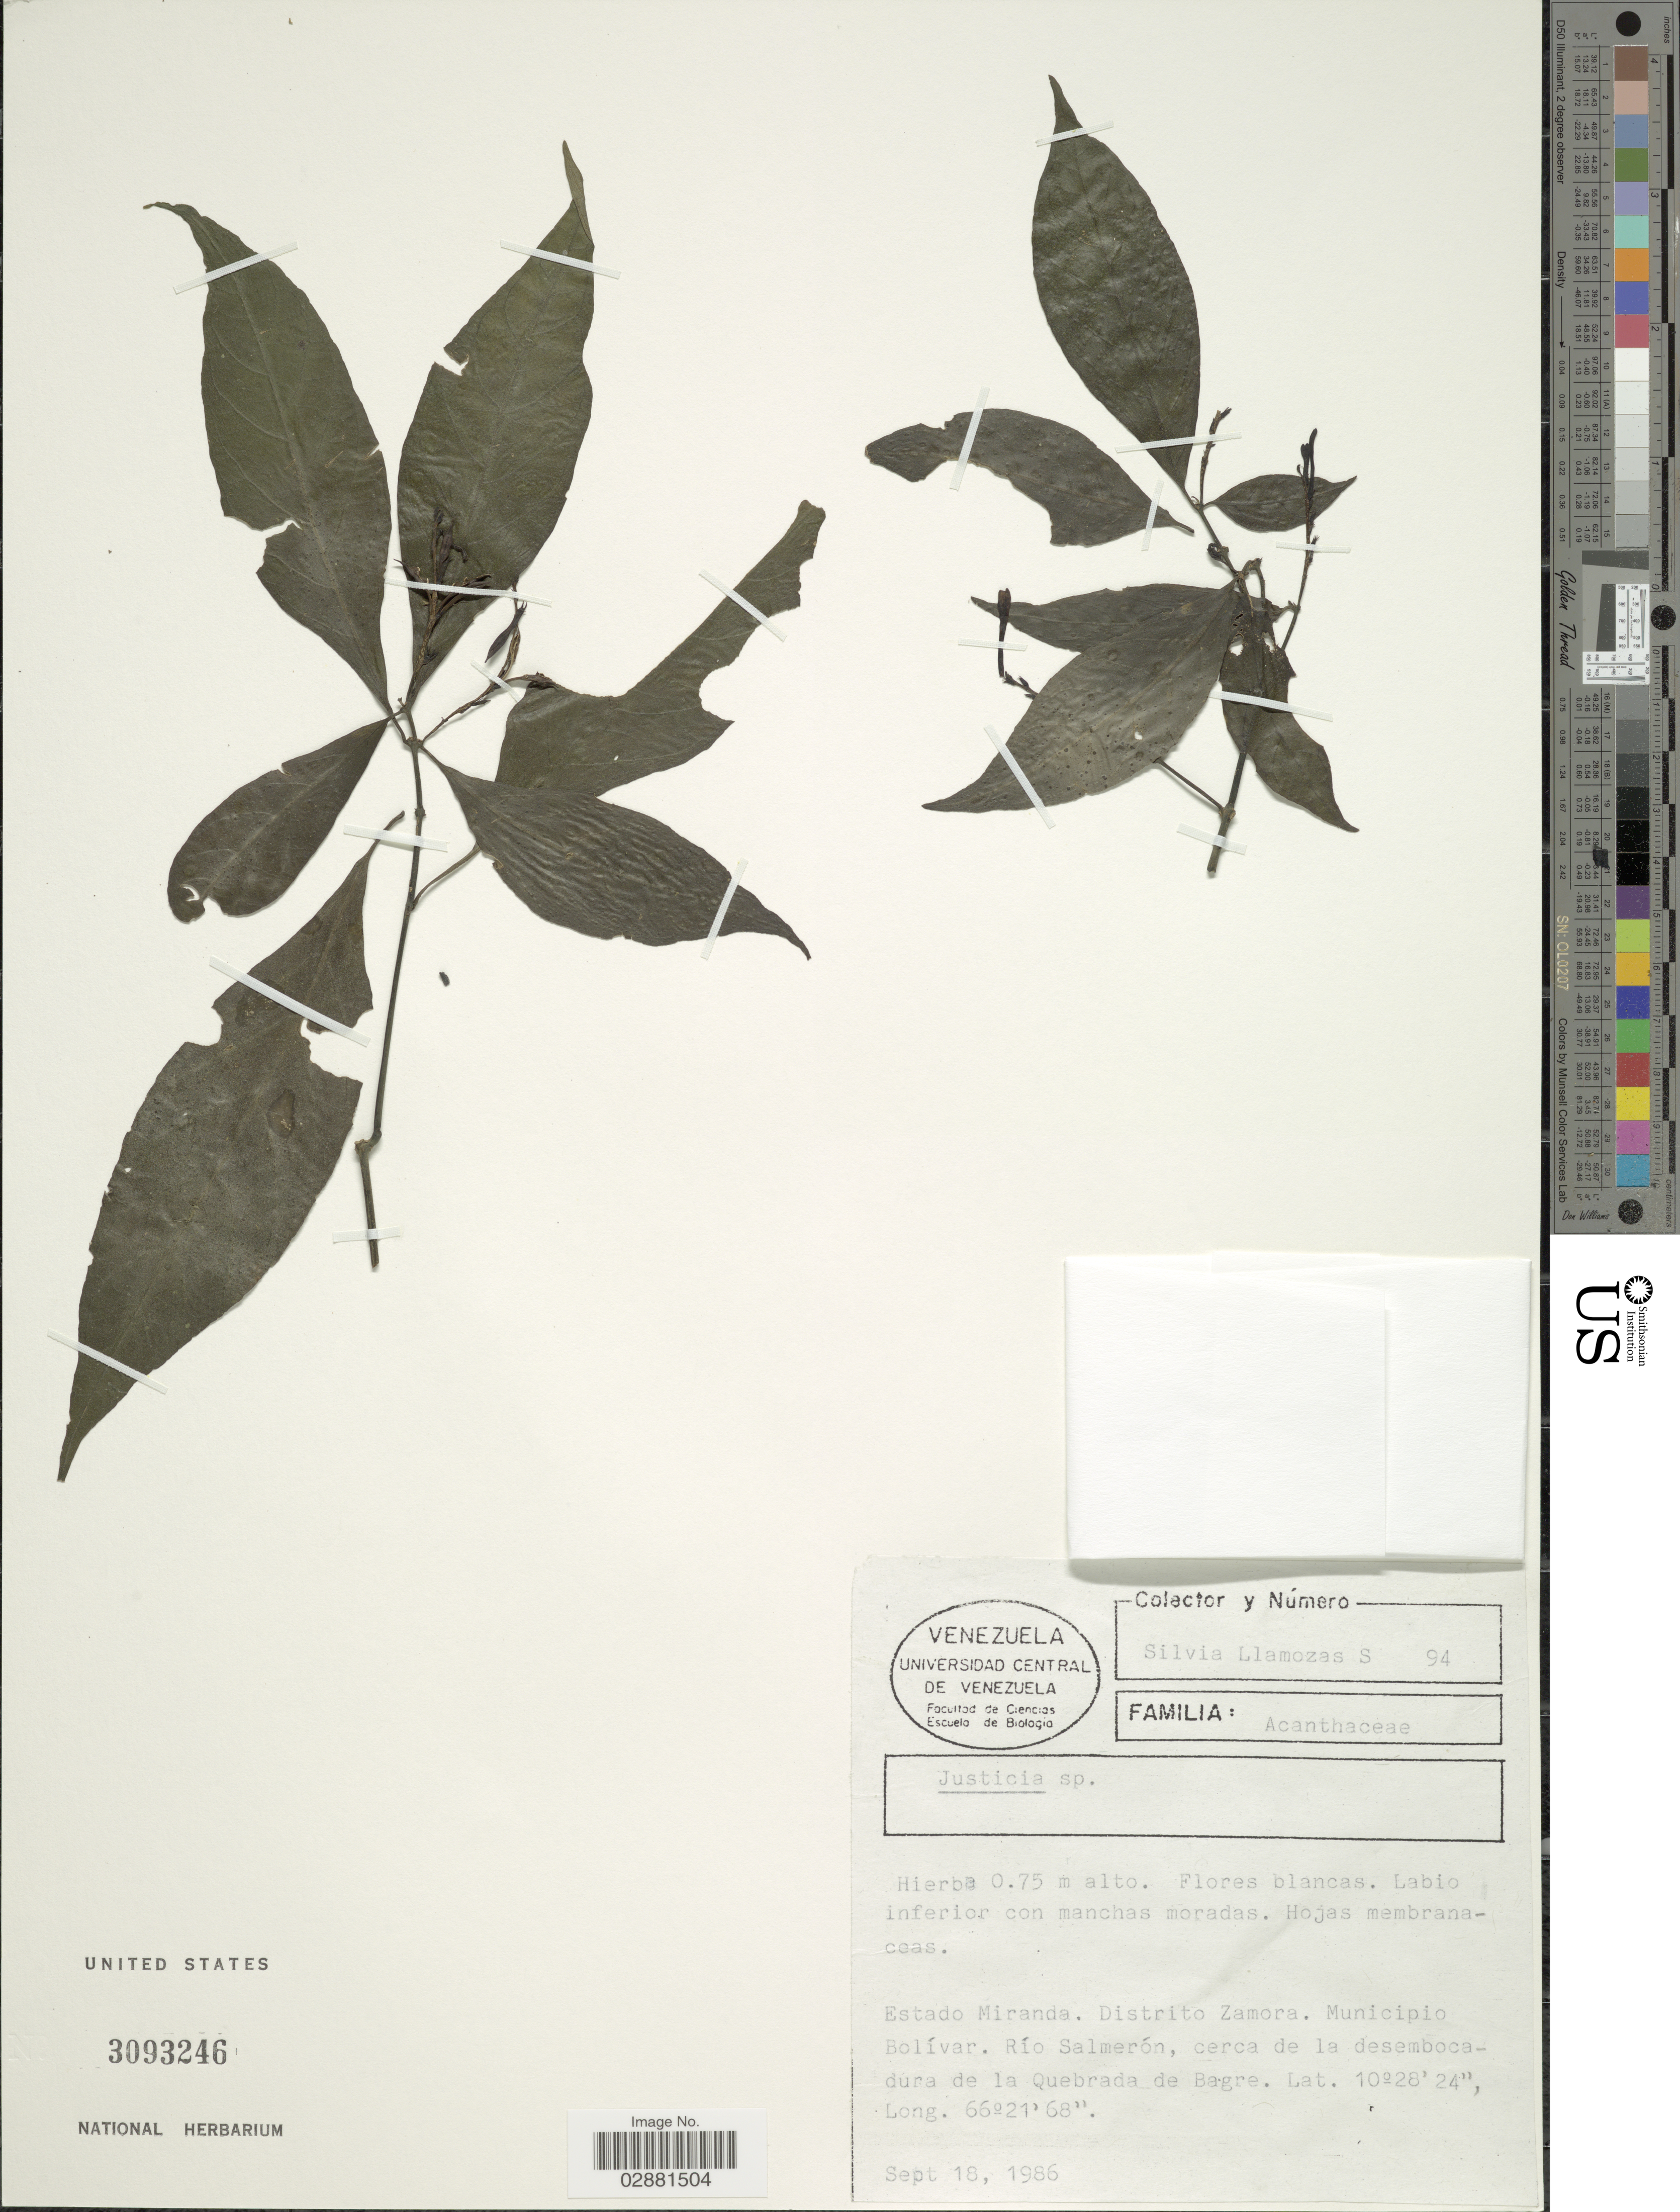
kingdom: Plantae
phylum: Tracheophyta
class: Magnoliopsida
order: Lamiales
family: Acanthaceae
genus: Justicia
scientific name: Justicia sp.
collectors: S. Llamozas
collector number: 94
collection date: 1986-09-18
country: Venezuela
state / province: Miranda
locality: Distrito Zamora, Municipio Bolívar, Río Salmerón, cerca de la desembocadura de la Quebrada de Bagre.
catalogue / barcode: US 3093246